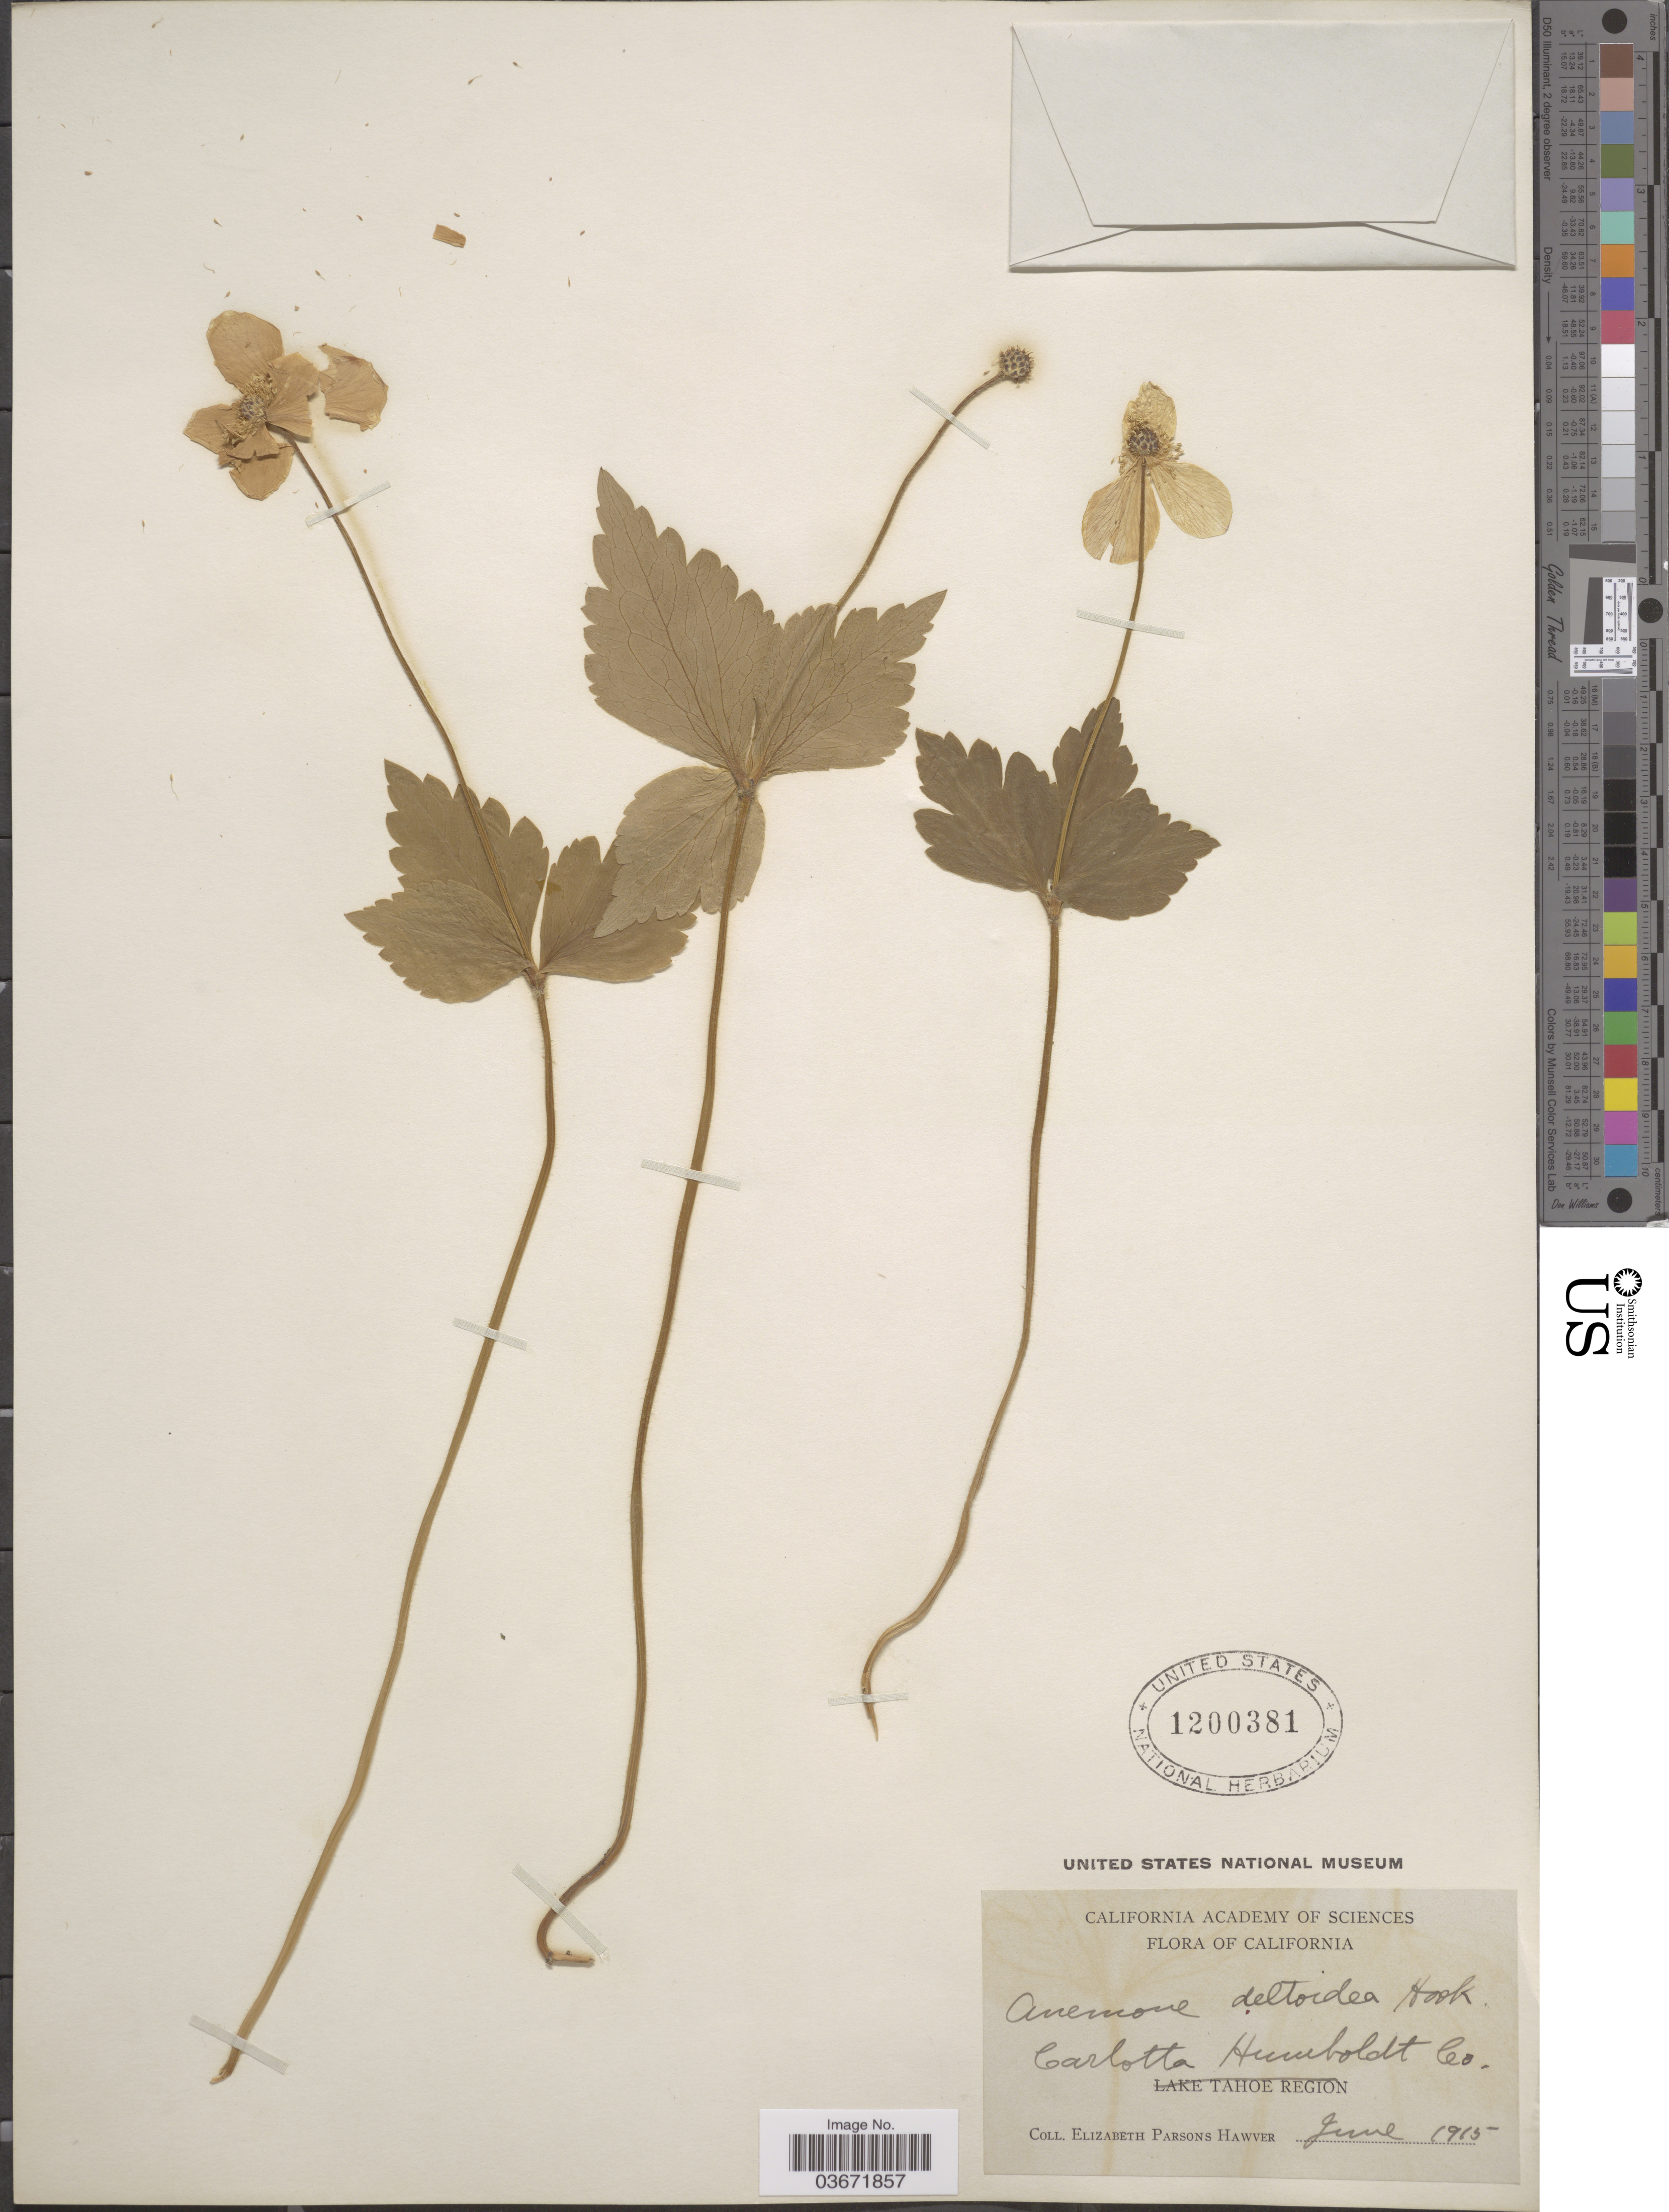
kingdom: Plantae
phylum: Tracheophyta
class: Magnoliopsida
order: Ranunculales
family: Ranunculaceae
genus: Anemone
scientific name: Anemone deltoidea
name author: Douglas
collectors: E. Hawver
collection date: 1915-06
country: United States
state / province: California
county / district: Humboldt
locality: Carlotta Humboldt Co.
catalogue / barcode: US 1200381